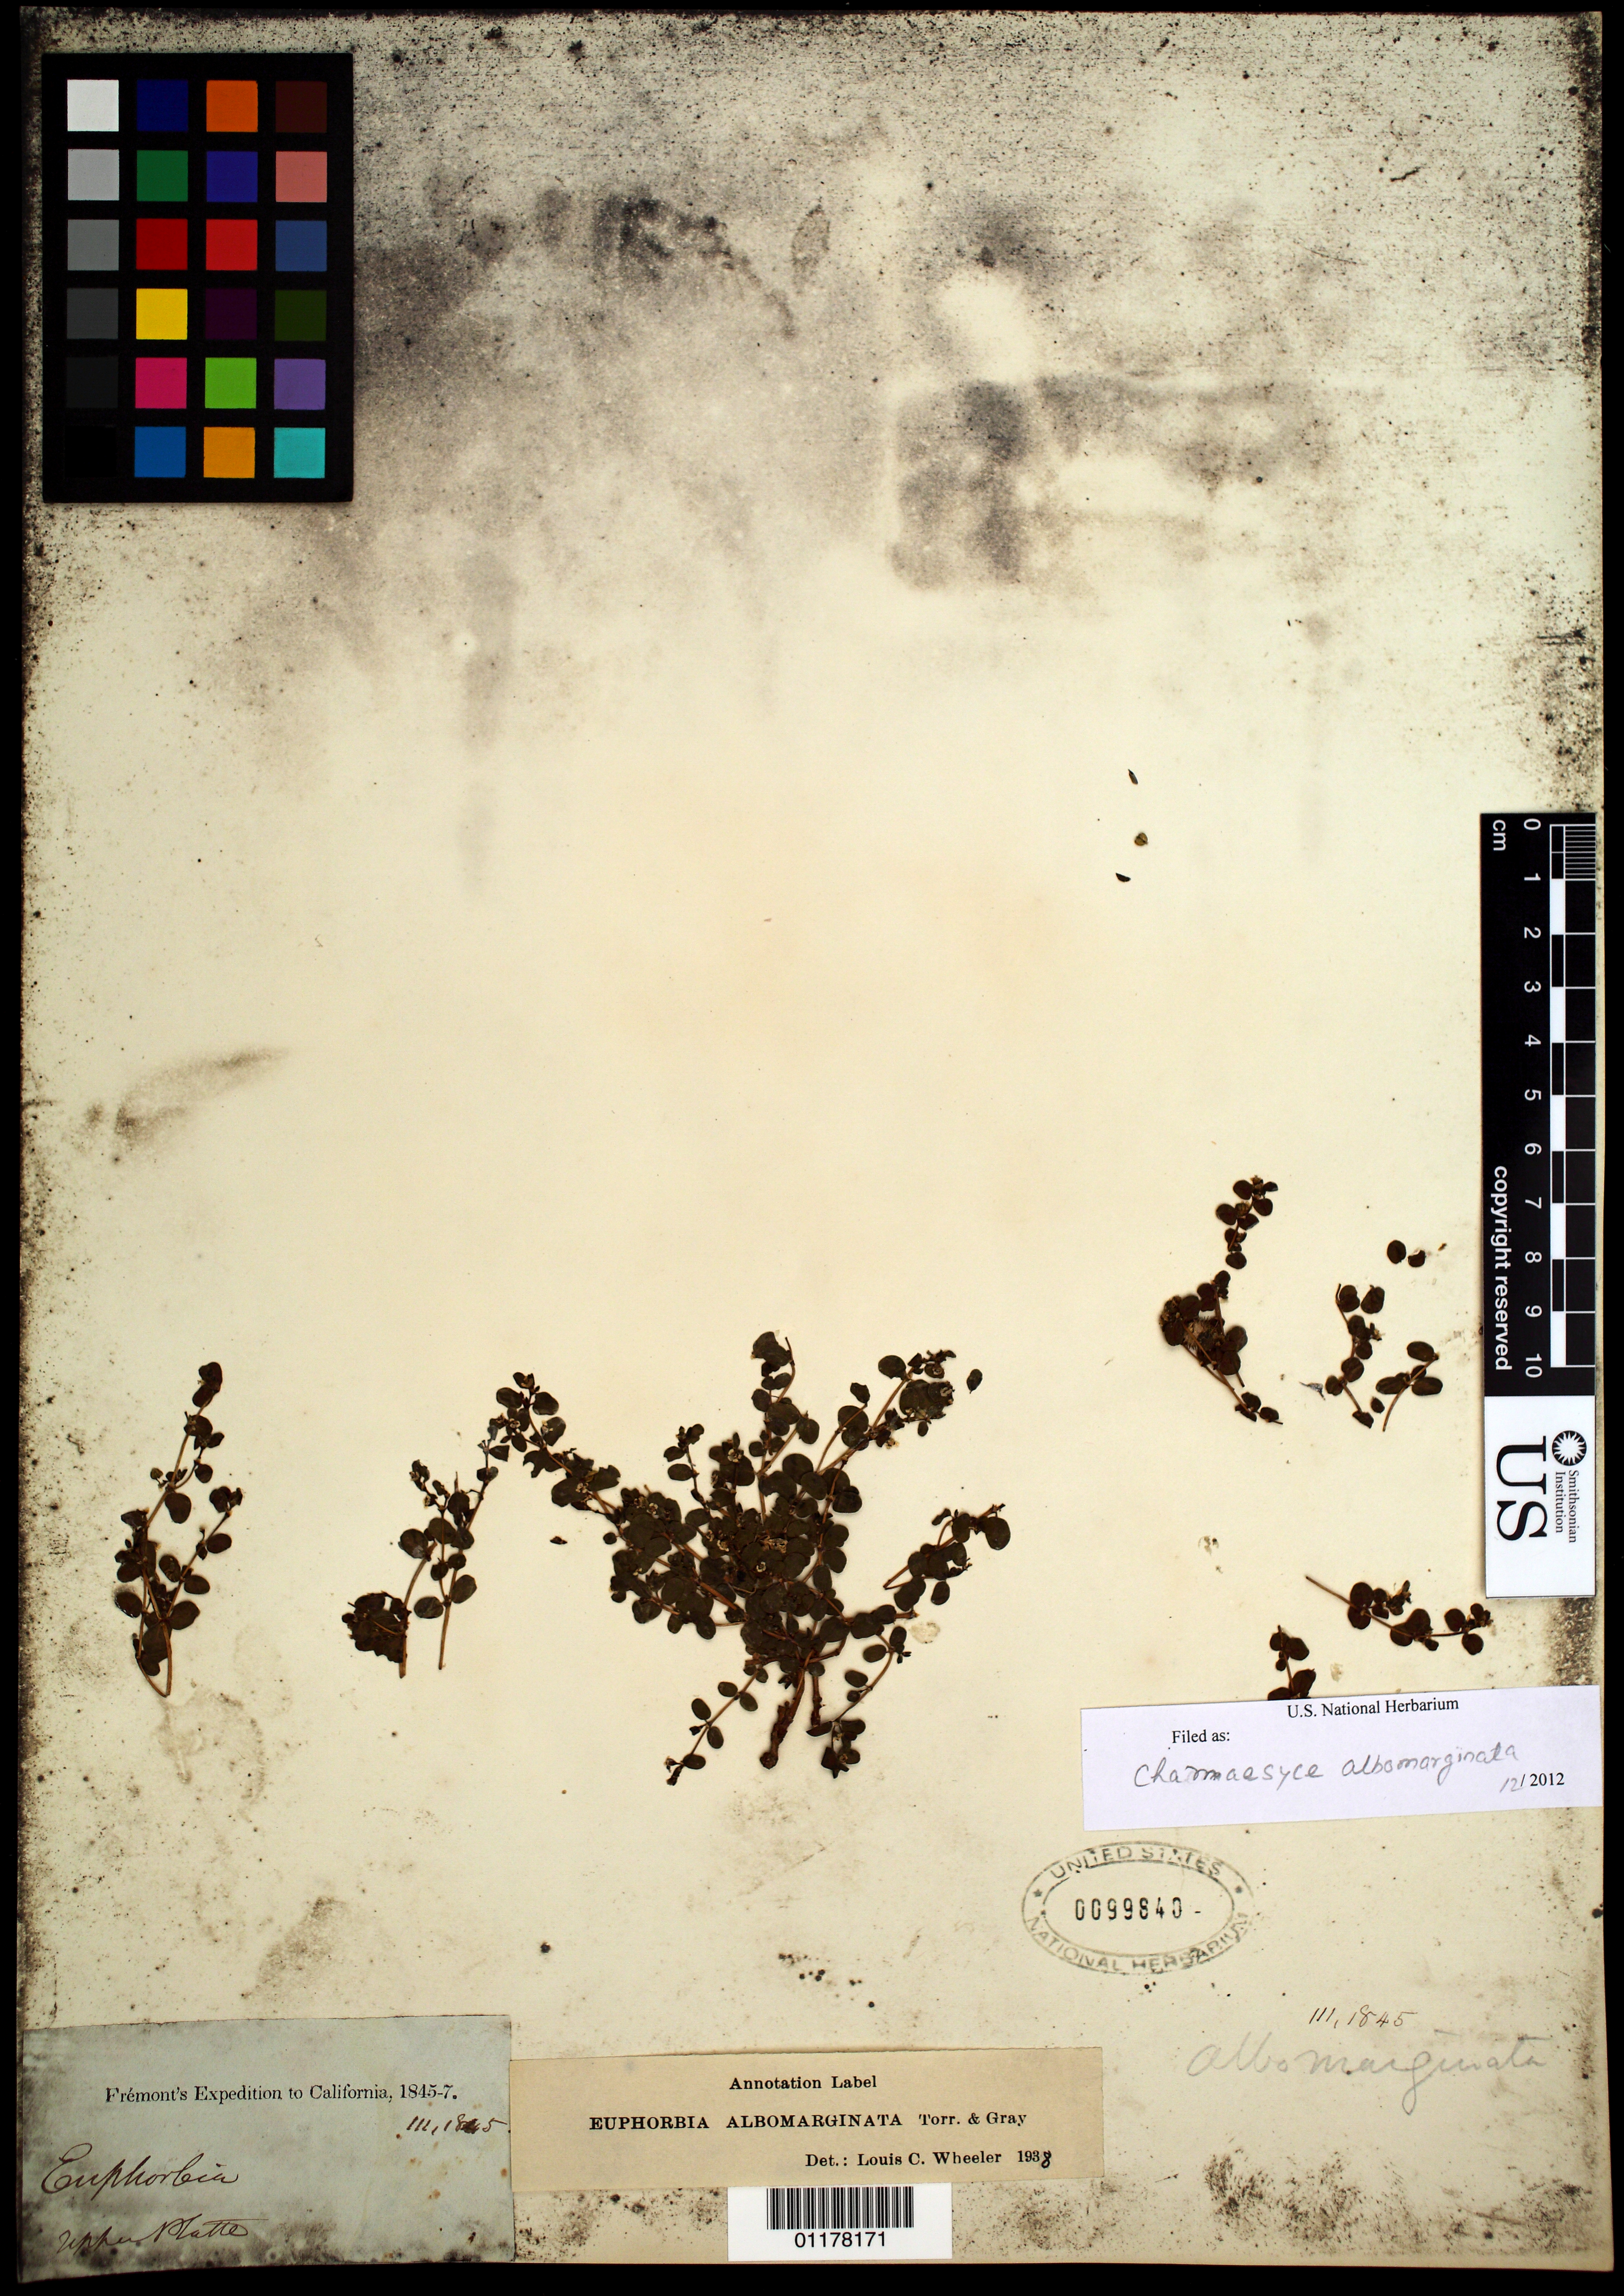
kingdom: Plantae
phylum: Tracheophyta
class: Magnoliopsida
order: Malpighiales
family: Euphorbiaceae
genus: Chamaesyce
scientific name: Chamaesyce albomarginata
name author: (Torr. & A. Gray) Small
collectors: J. C. Frémont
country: United States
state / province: California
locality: Upper Platte.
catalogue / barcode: US 99840